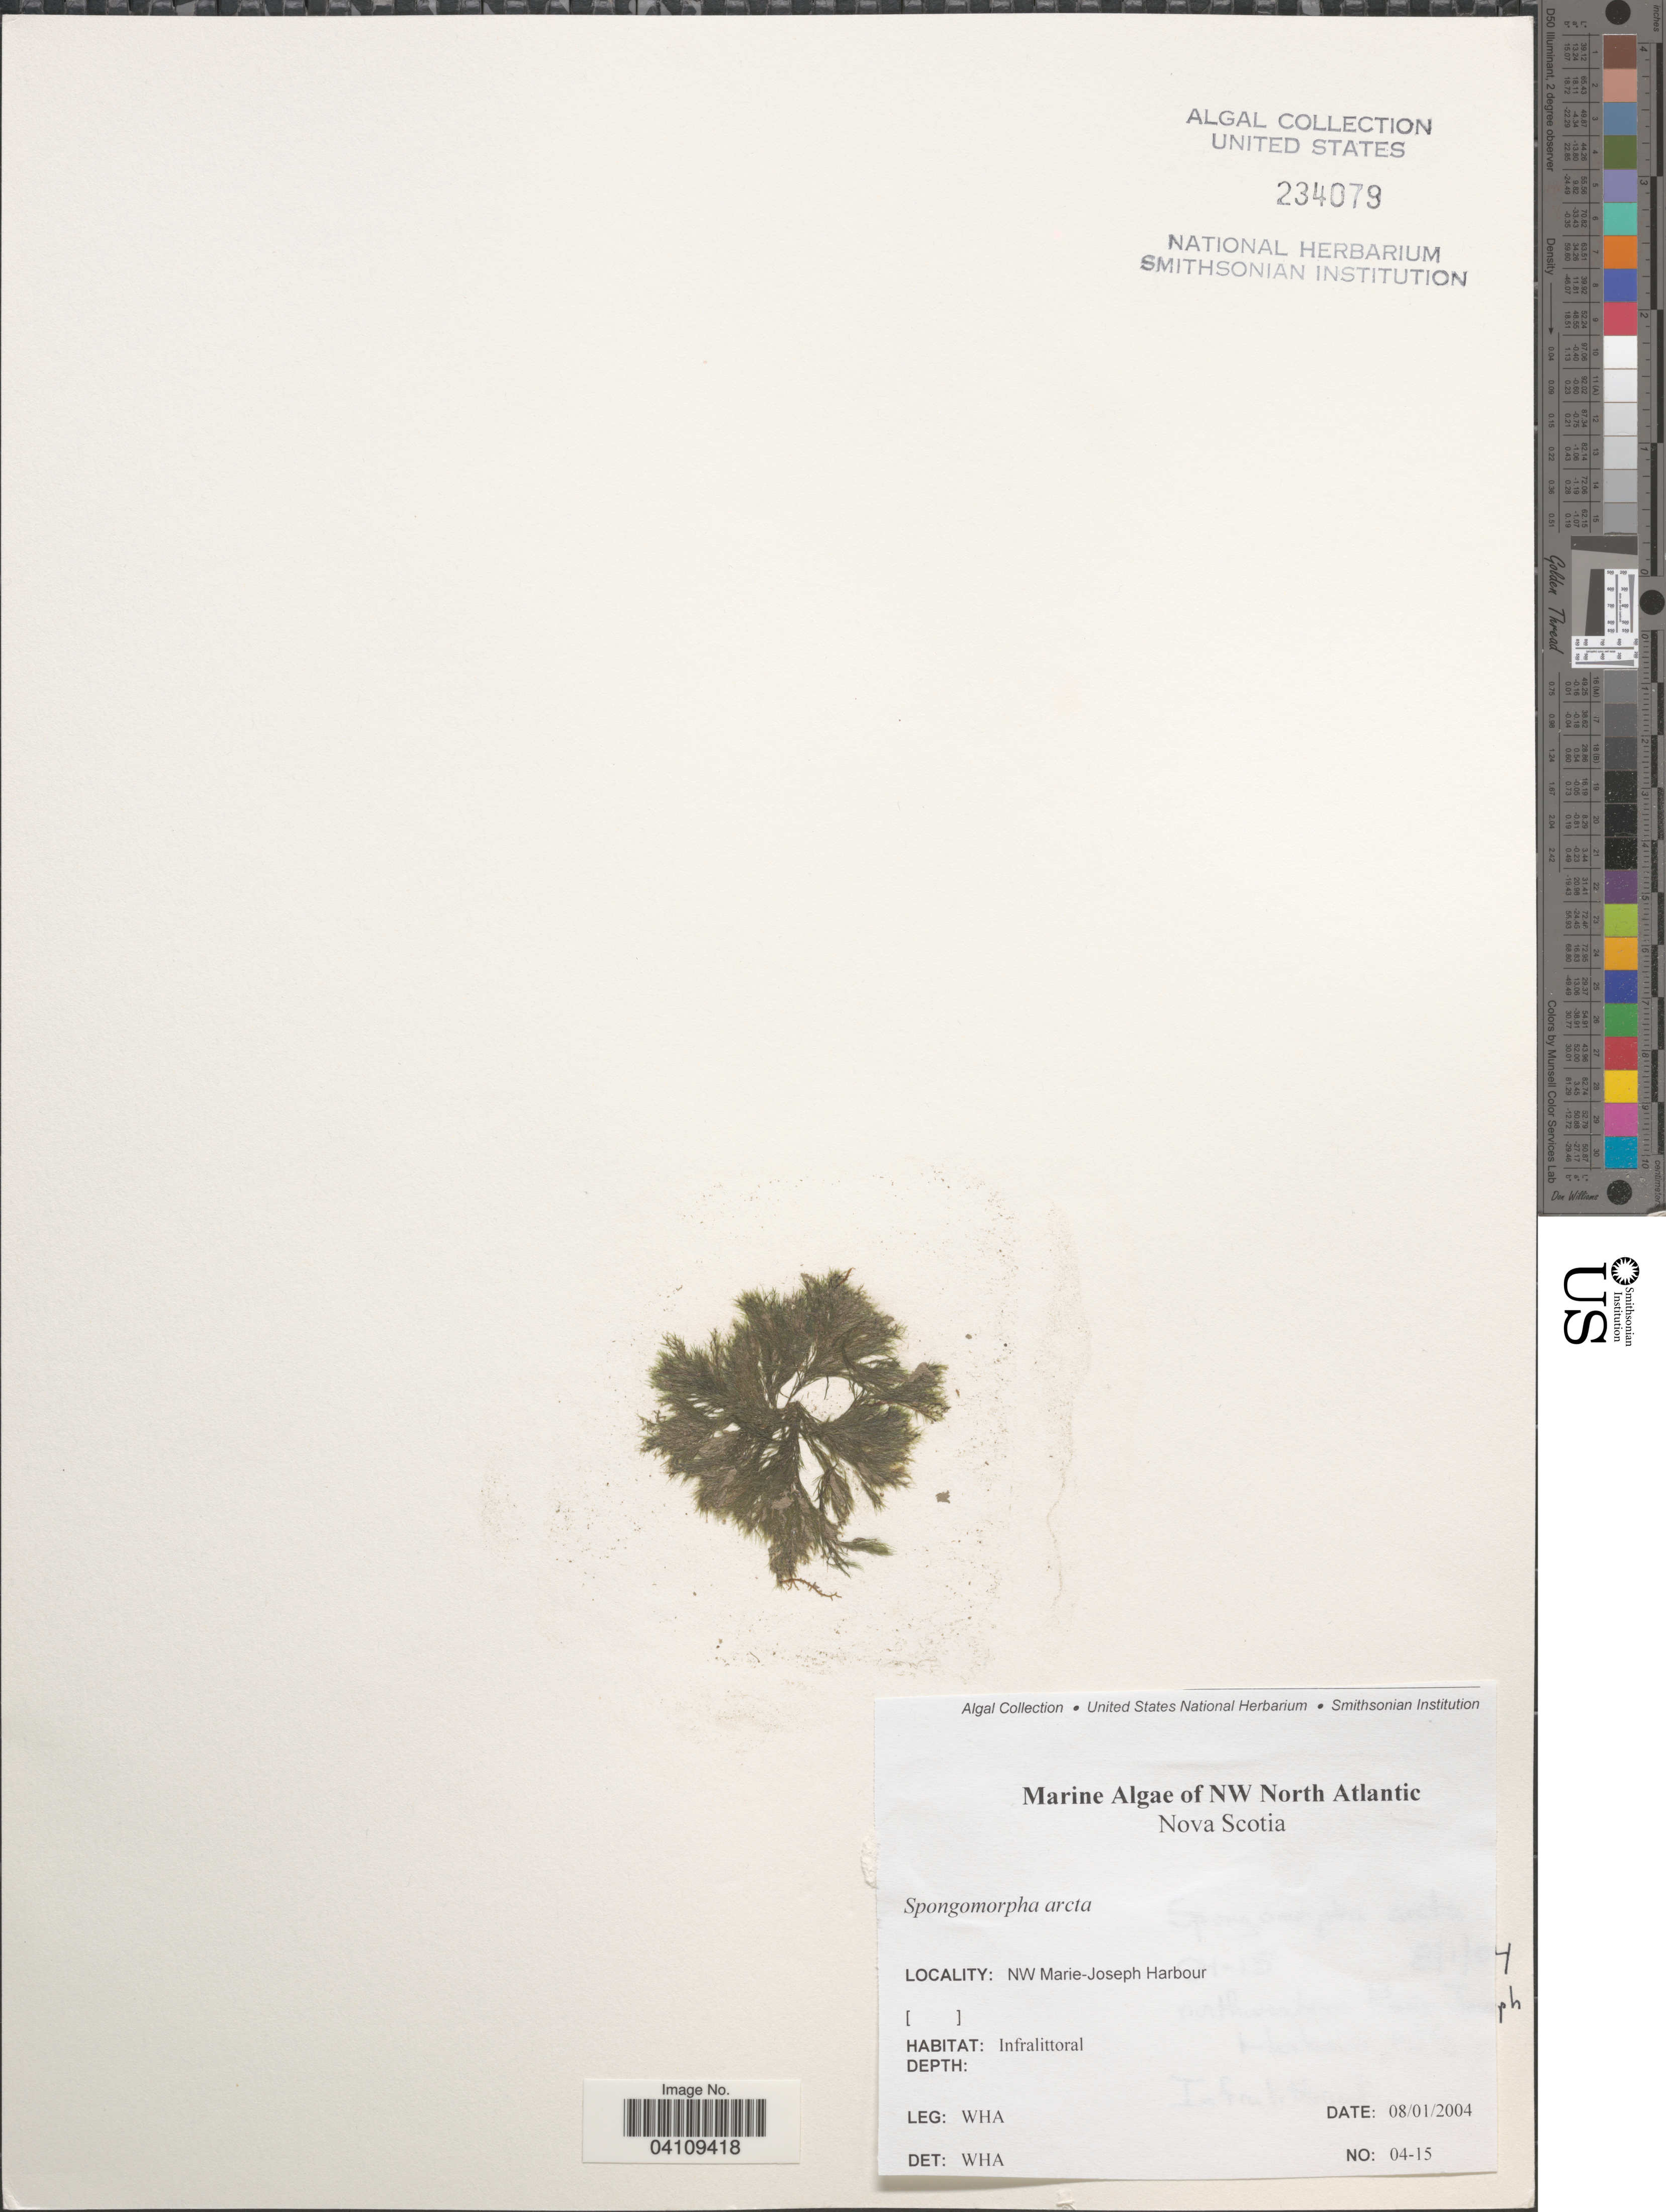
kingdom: Plantae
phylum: Chlorophyta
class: Ulvophyceae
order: Ulotrichales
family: Ulotrichaceae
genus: Acrosiphonia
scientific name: Acrosiphonia arcta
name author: (Dillwyn) Gain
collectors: W. H. Adey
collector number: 04-15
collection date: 2004-01-08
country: Canada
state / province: Nova Scotia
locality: NW North Atlantic. NW Marie-Joseph Harbour.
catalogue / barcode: US 234079